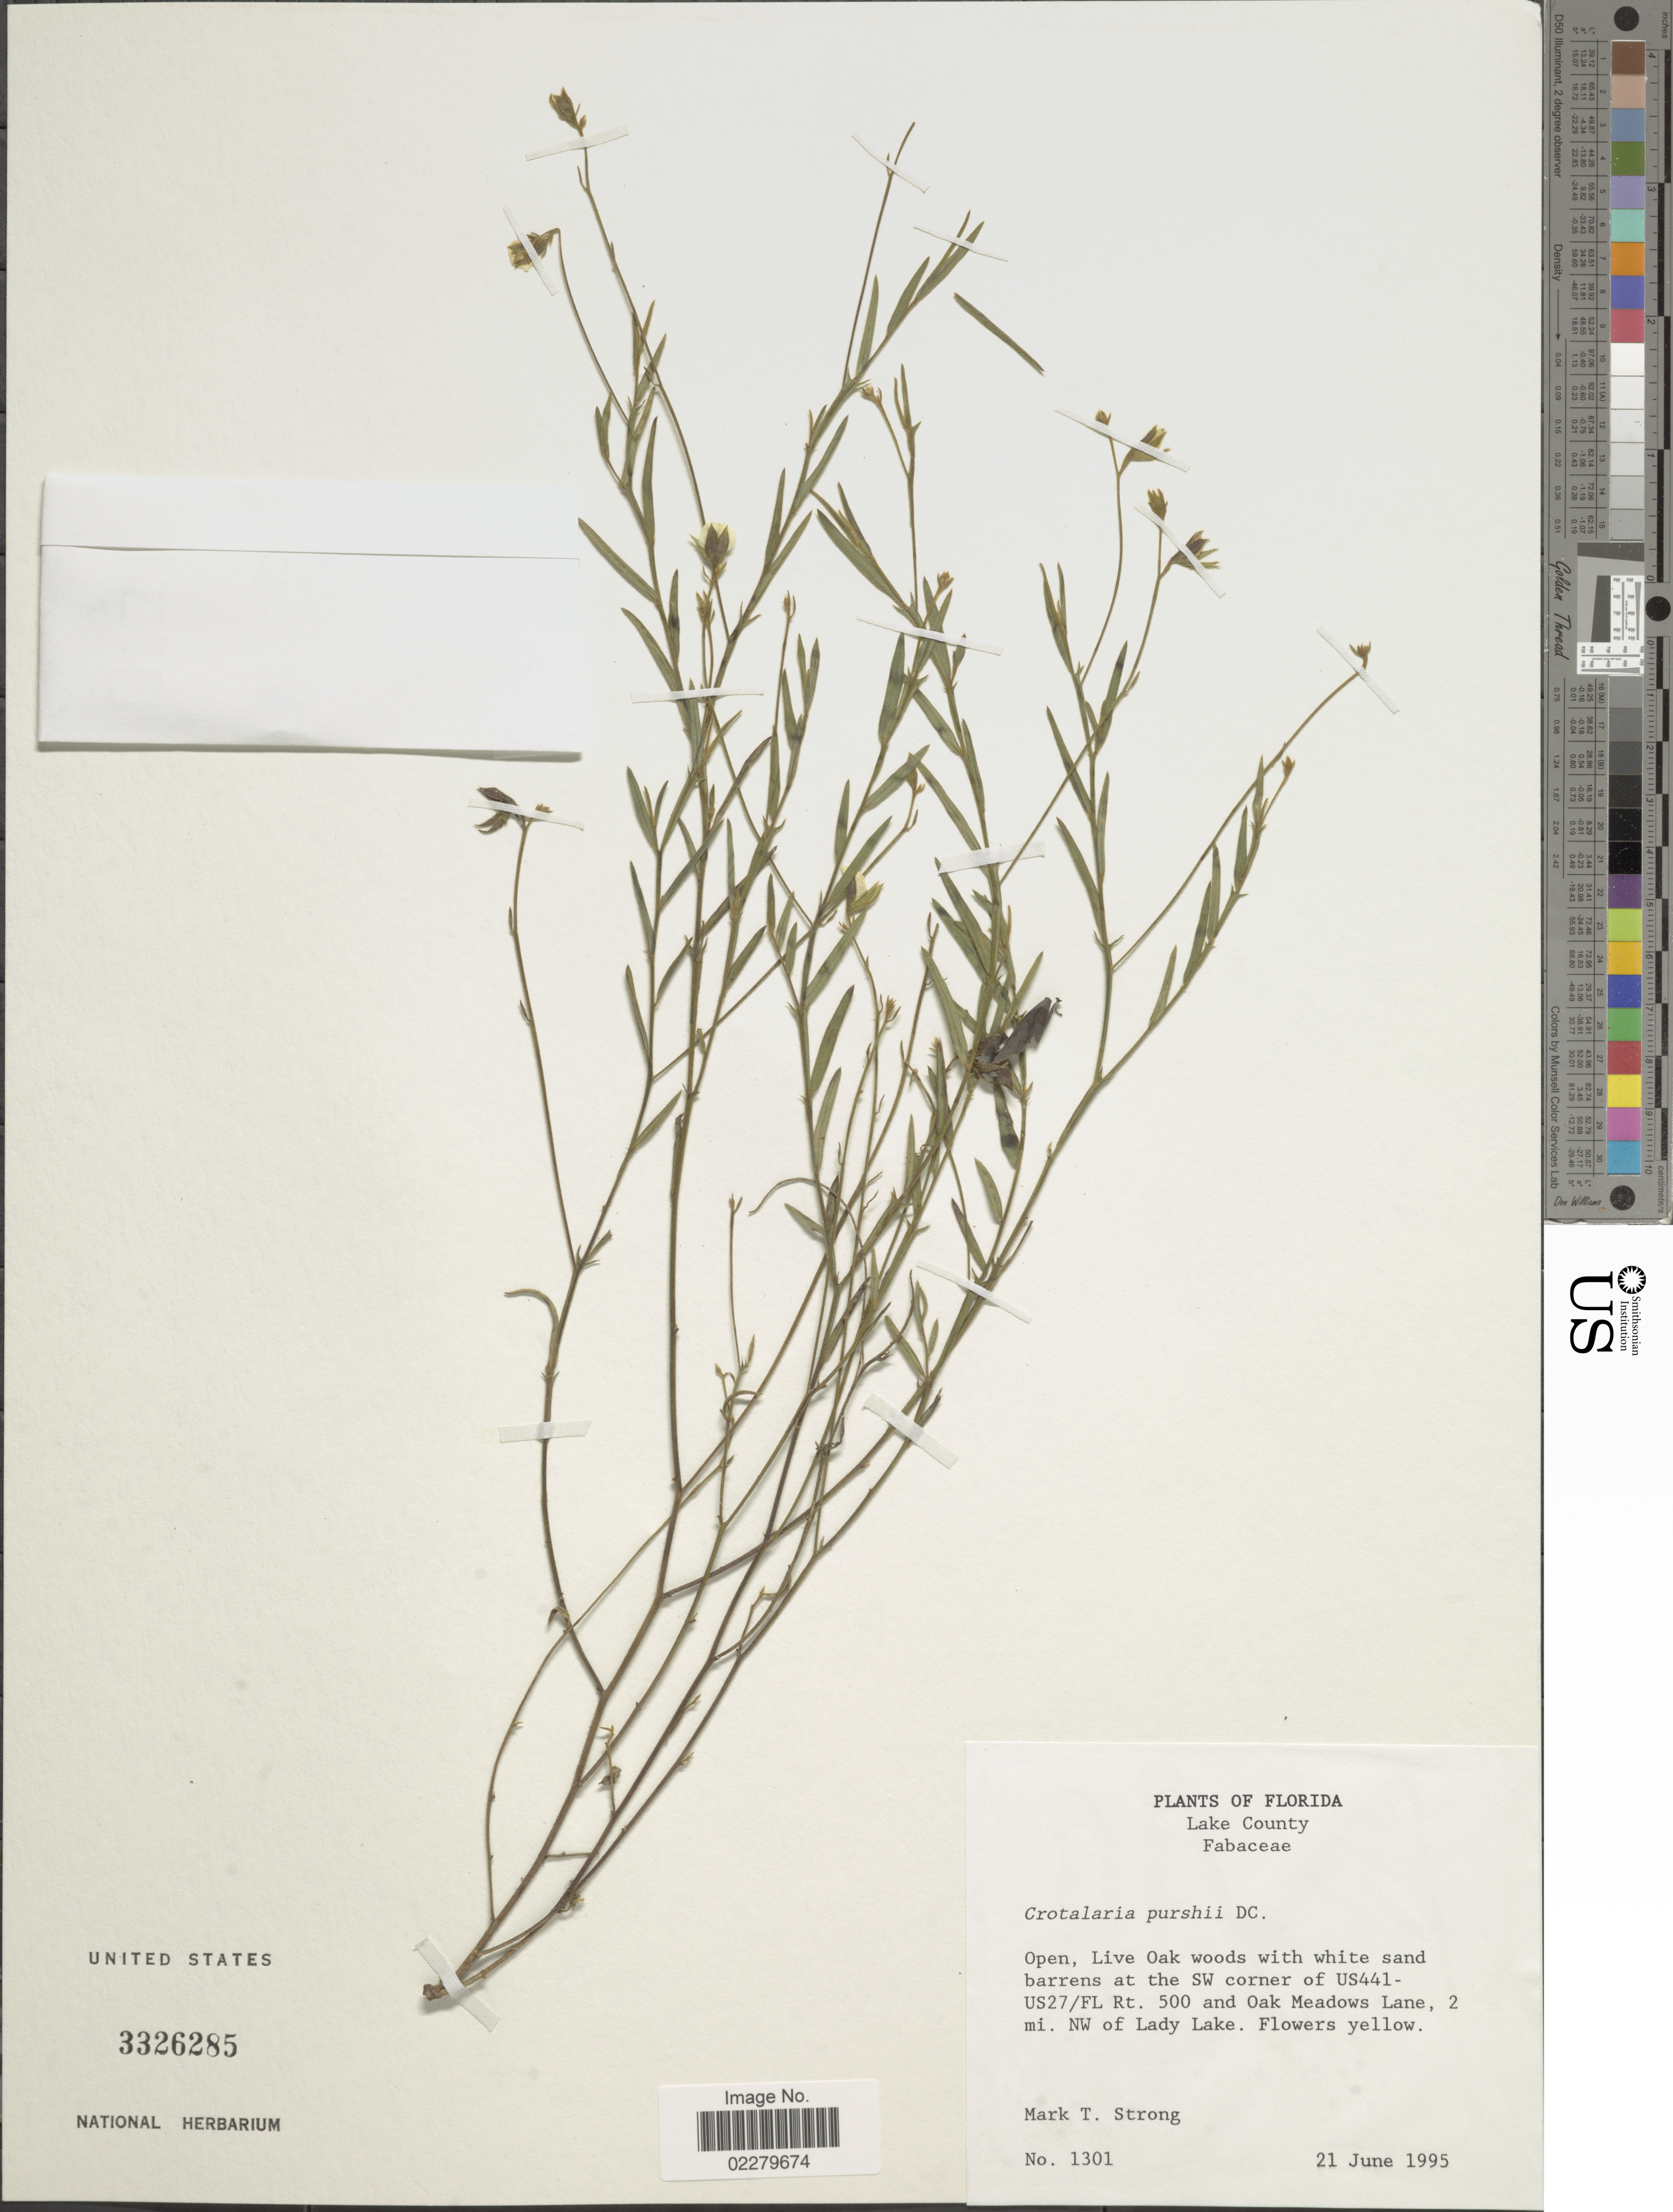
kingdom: Plantae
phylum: Tracheophyta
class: Magnoliopsida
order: Fabales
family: Fabaceae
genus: Crotalaria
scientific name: Crotalaria purshii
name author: DC.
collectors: M. T. Strong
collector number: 1301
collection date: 1995-06-21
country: United States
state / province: Florida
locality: Lake County. Open, Live Oak woods with white sand barrens at the SW corner of US441-US27/FL Rt. 500 and Oak Meadows Lane, 2 mi. NW of Lady Lake.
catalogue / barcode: US 3326285